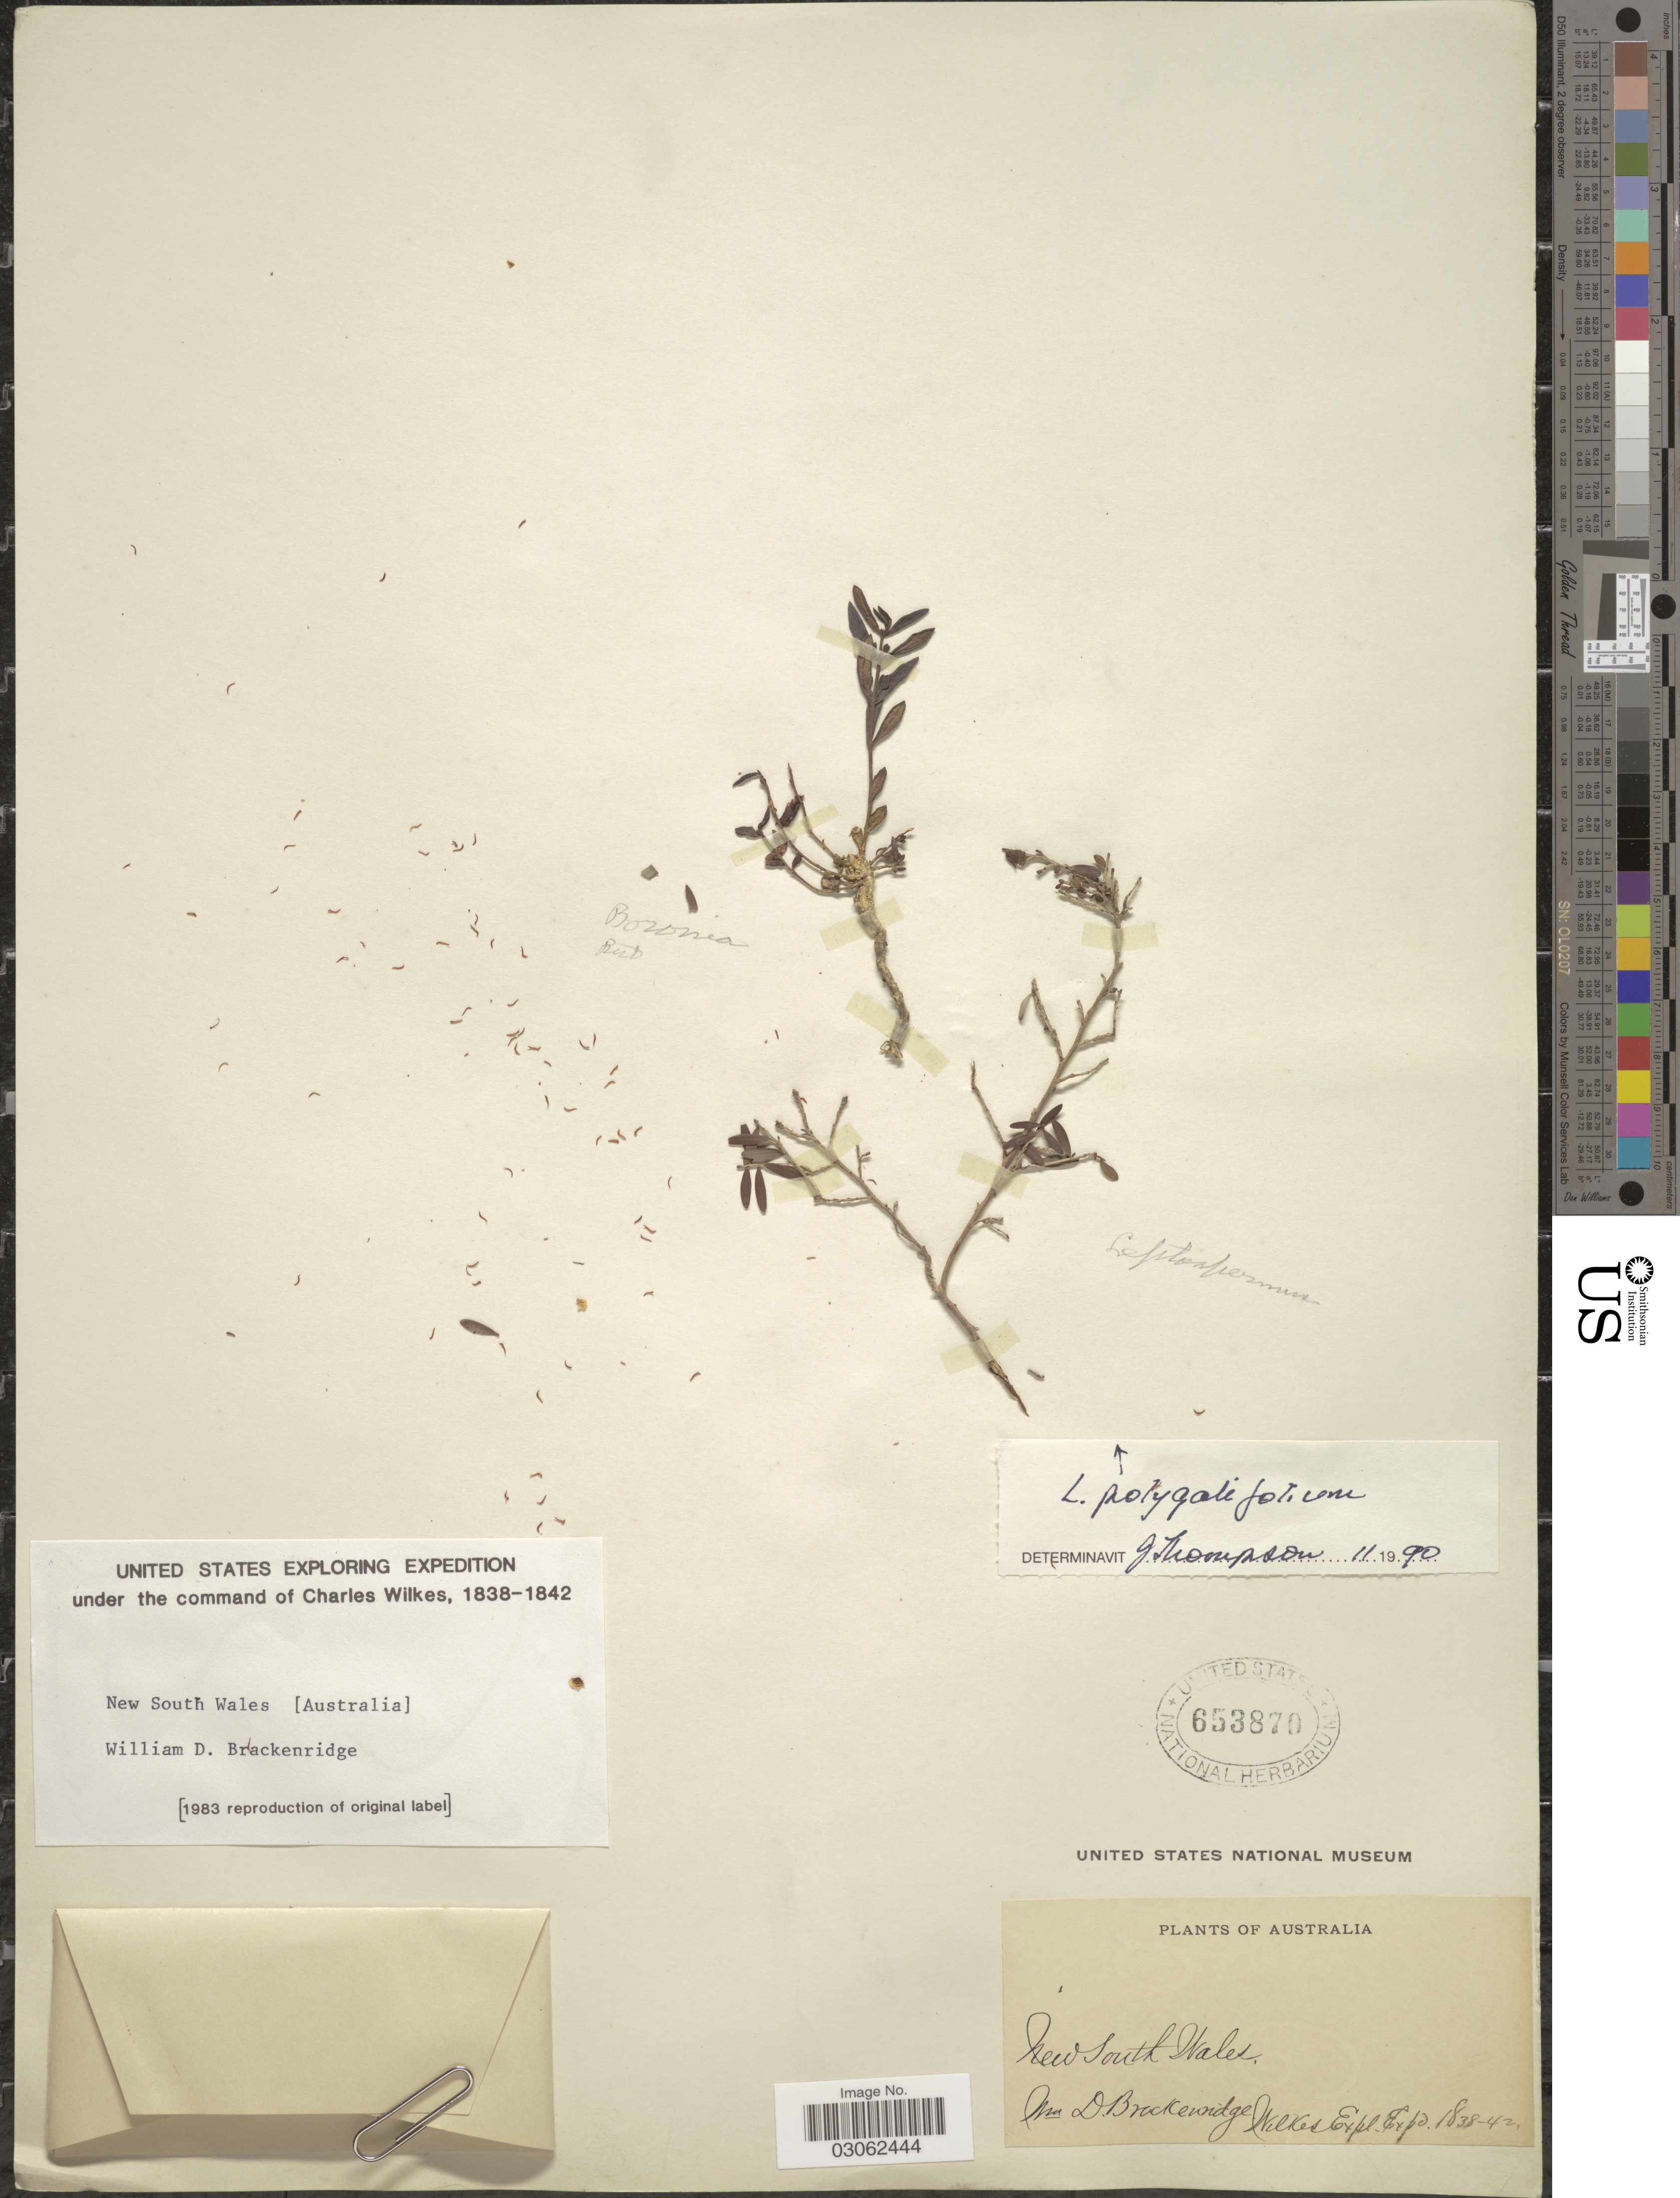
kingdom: Plantae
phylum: Tracheophyta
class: Magnoliopsida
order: Myrtales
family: Myrtaceae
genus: Leptospermum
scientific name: Leptospermum polygalifolium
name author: Salisb.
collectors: W. D. Brackenridge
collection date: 1838/1842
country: Australia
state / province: New South Wales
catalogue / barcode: US 653870